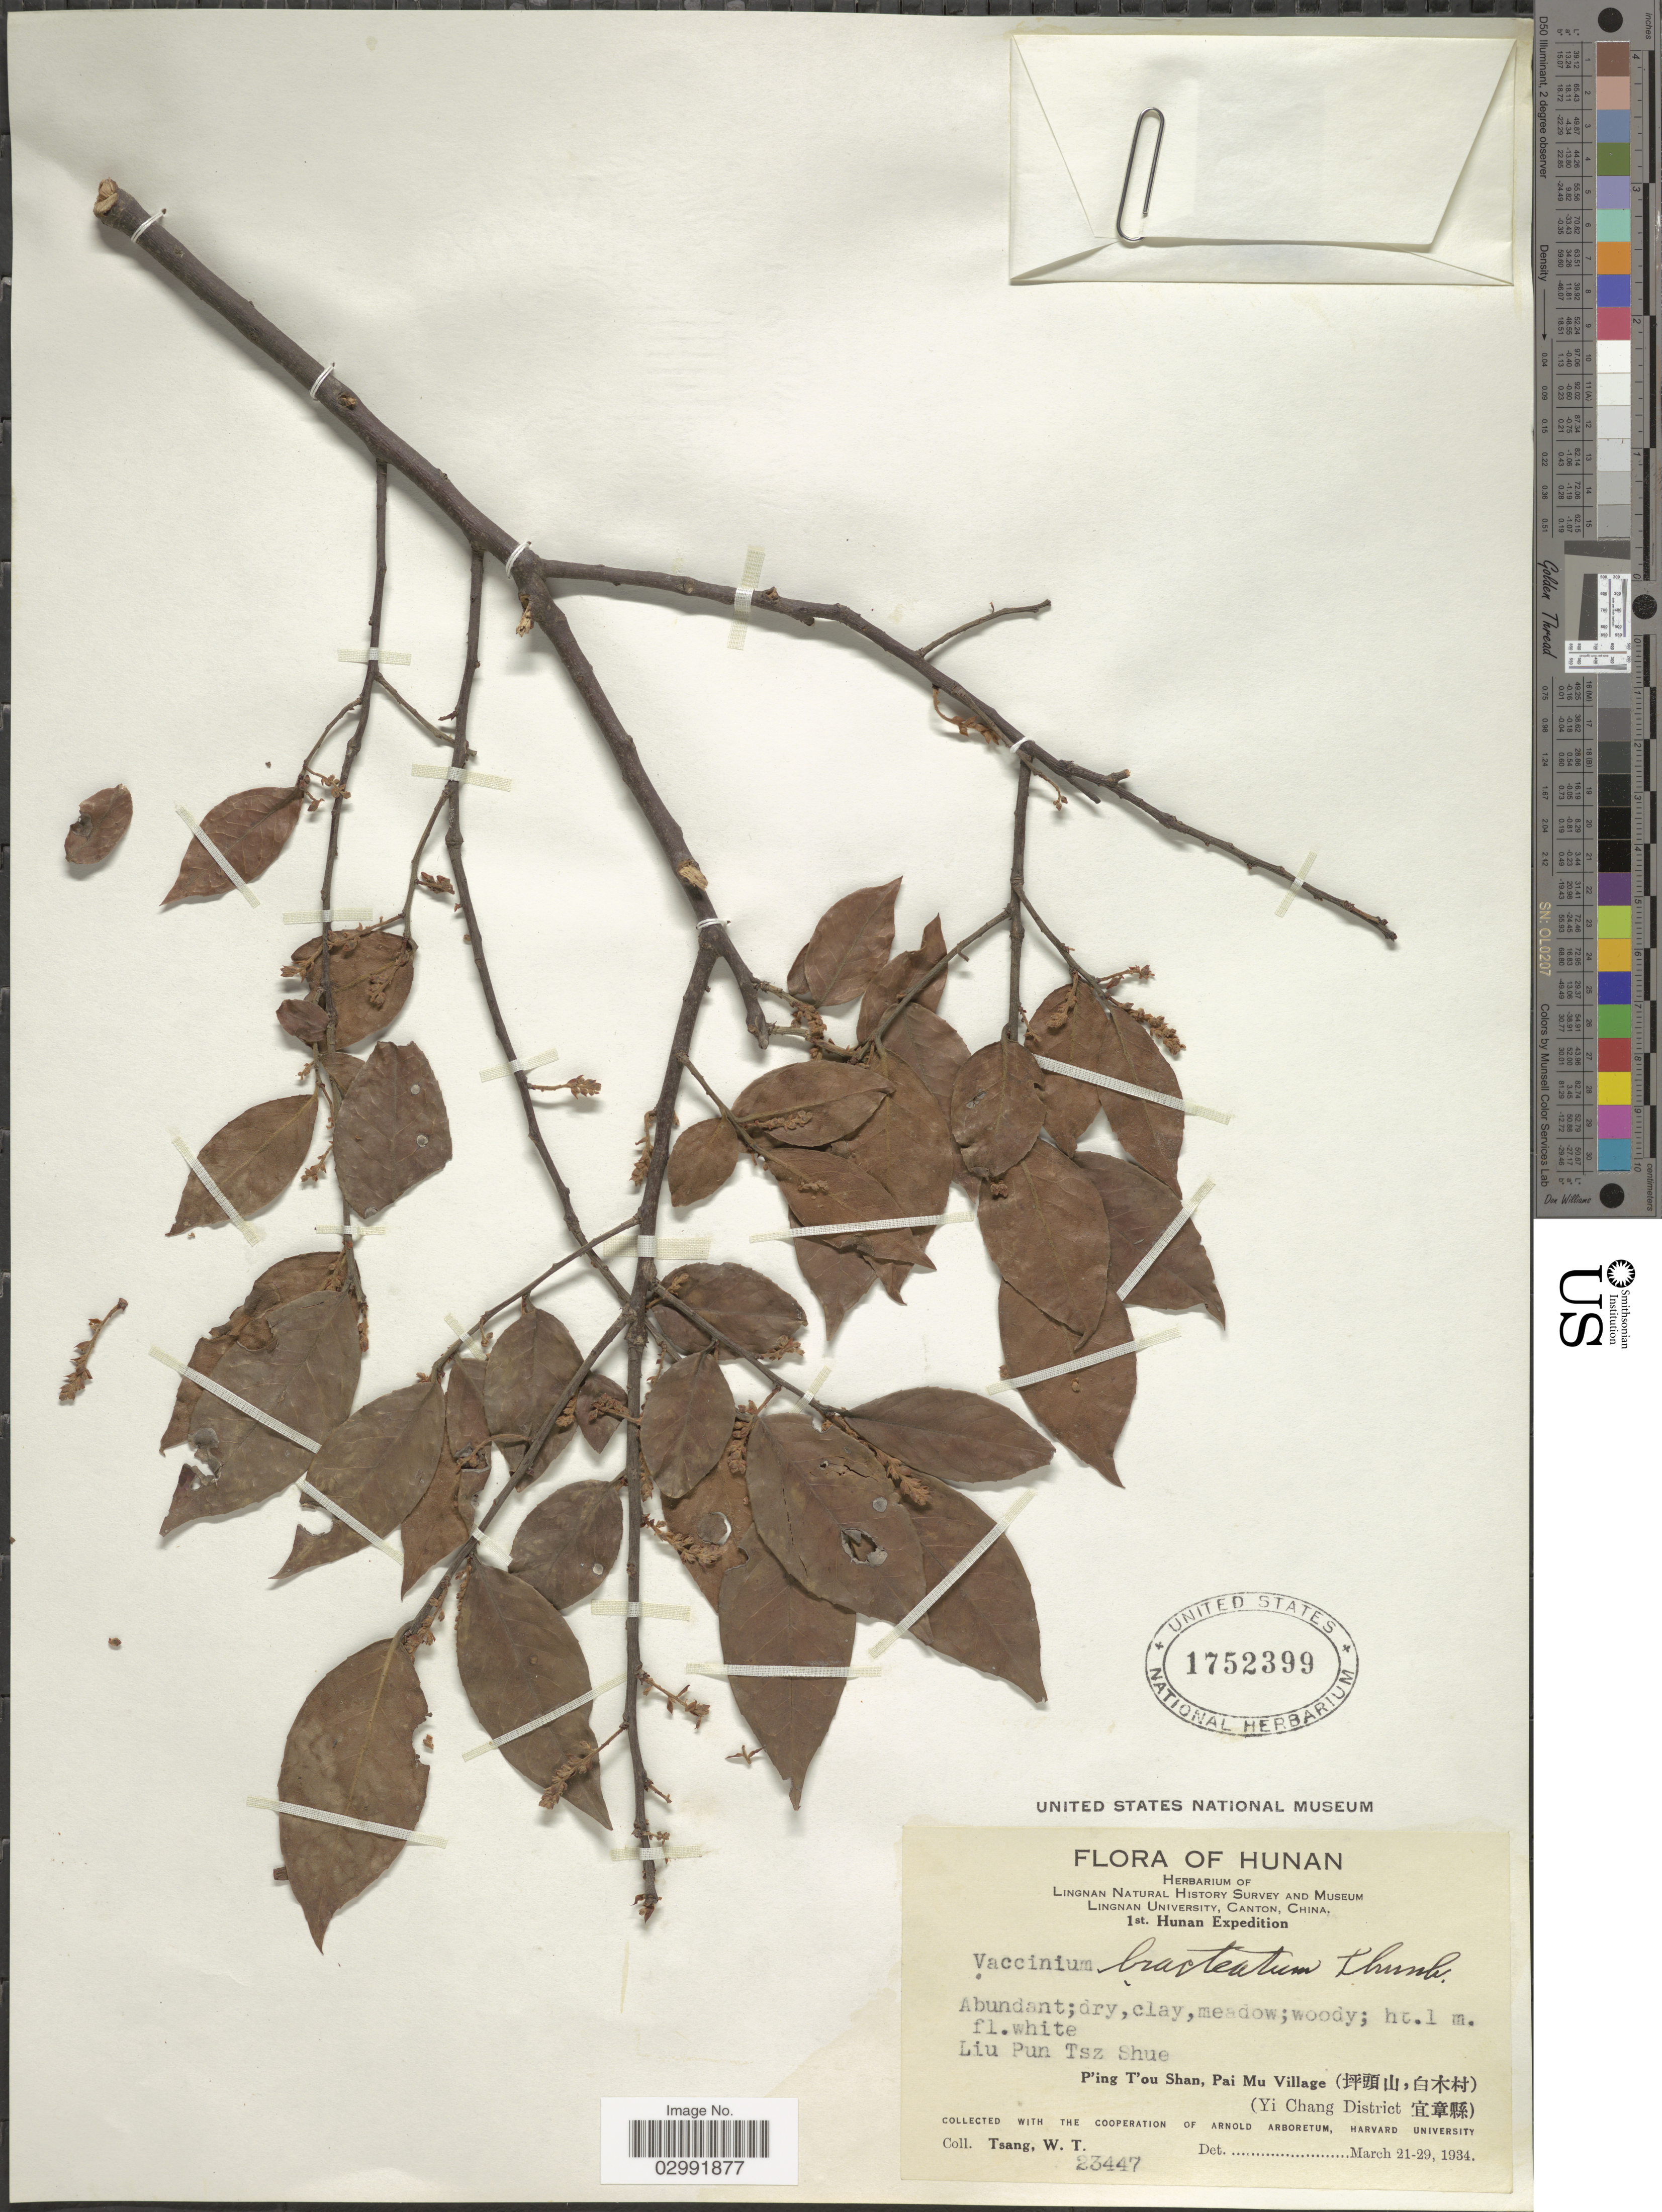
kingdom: Plantae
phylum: Tracheophyta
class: Magnoliopsida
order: Ericales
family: Ericaceae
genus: Vaccinium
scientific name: Vaccinium bracteatum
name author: Thunb.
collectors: W. T. Tsang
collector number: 23447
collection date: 1934-03-21/1934-03-29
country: China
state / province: Hunan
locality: Liu Pun Tsz Shue. P'ing T'ou Shan, Pai Mu Village, (Yi Chang District).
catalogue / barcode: US 1752399